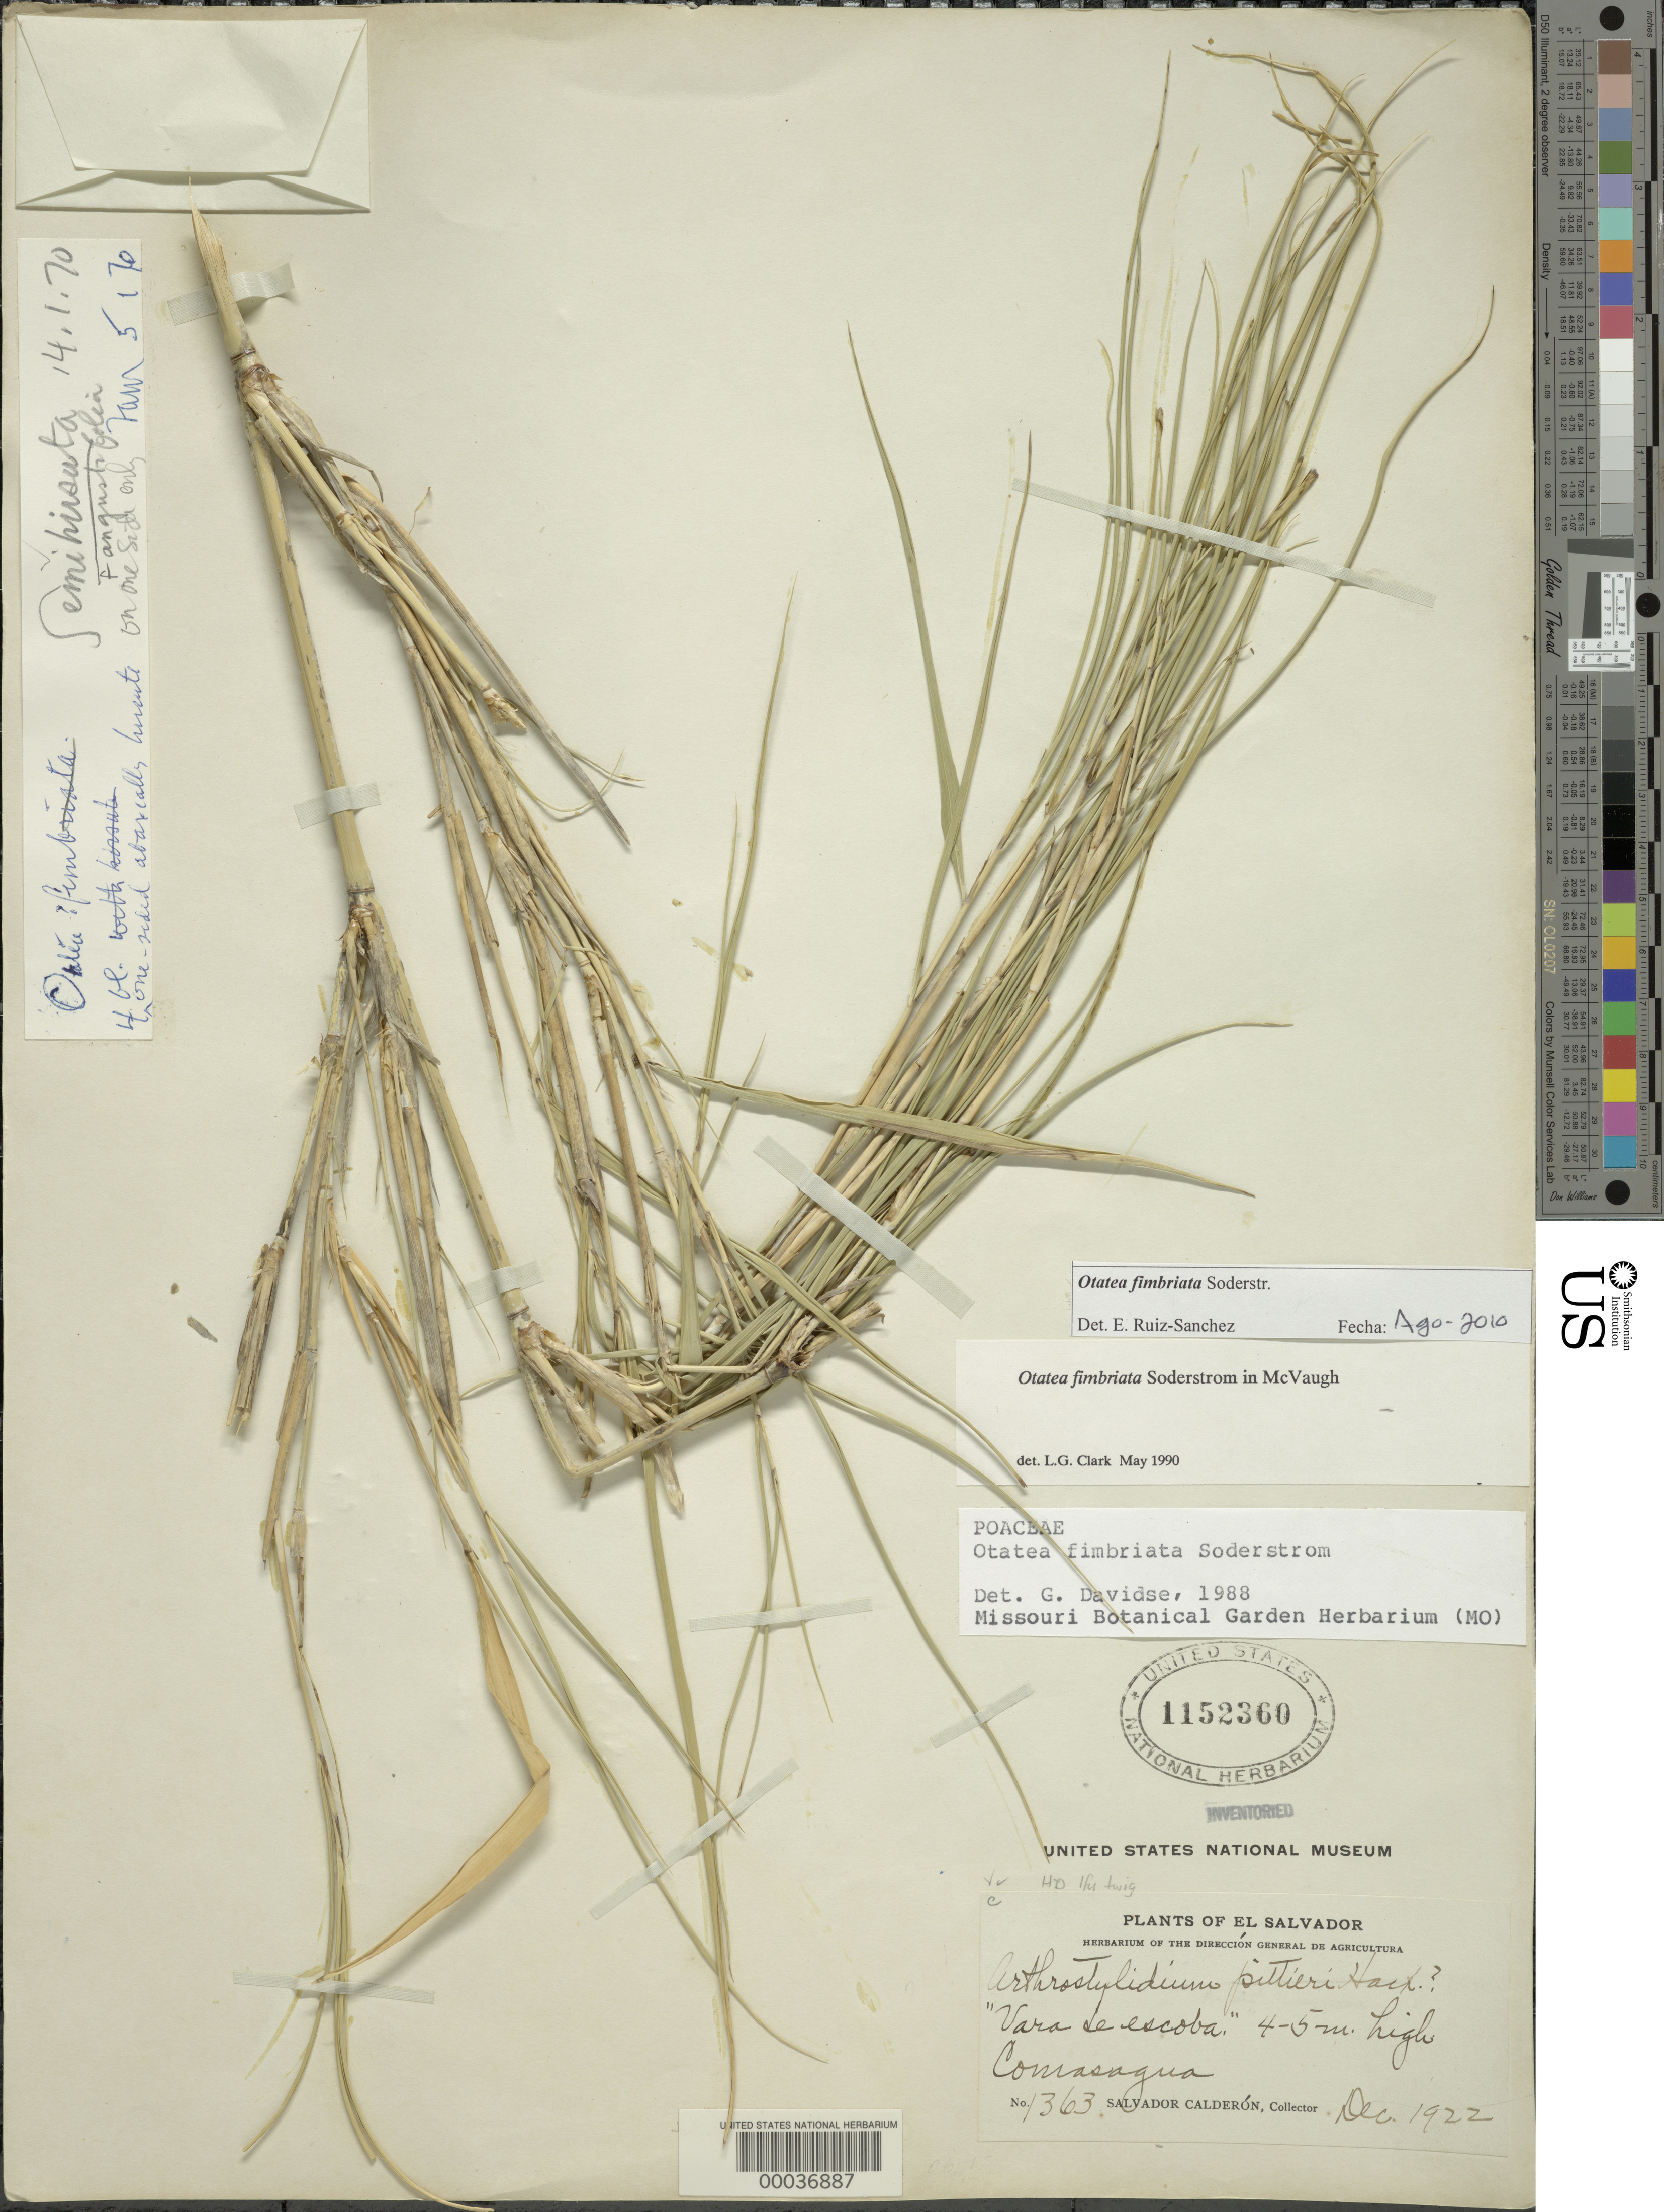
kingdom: Plantae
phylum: Tracheophyta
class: Liliopsida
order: Poales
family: Poaceae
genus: Otatea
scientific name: Otatea fimbriata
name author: Soderstr. in McVaugh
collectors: S. Calderón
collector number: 1363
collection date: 1922-12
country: El Salvador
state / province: La Libertad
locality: Comasagua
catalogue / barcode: US 1152360